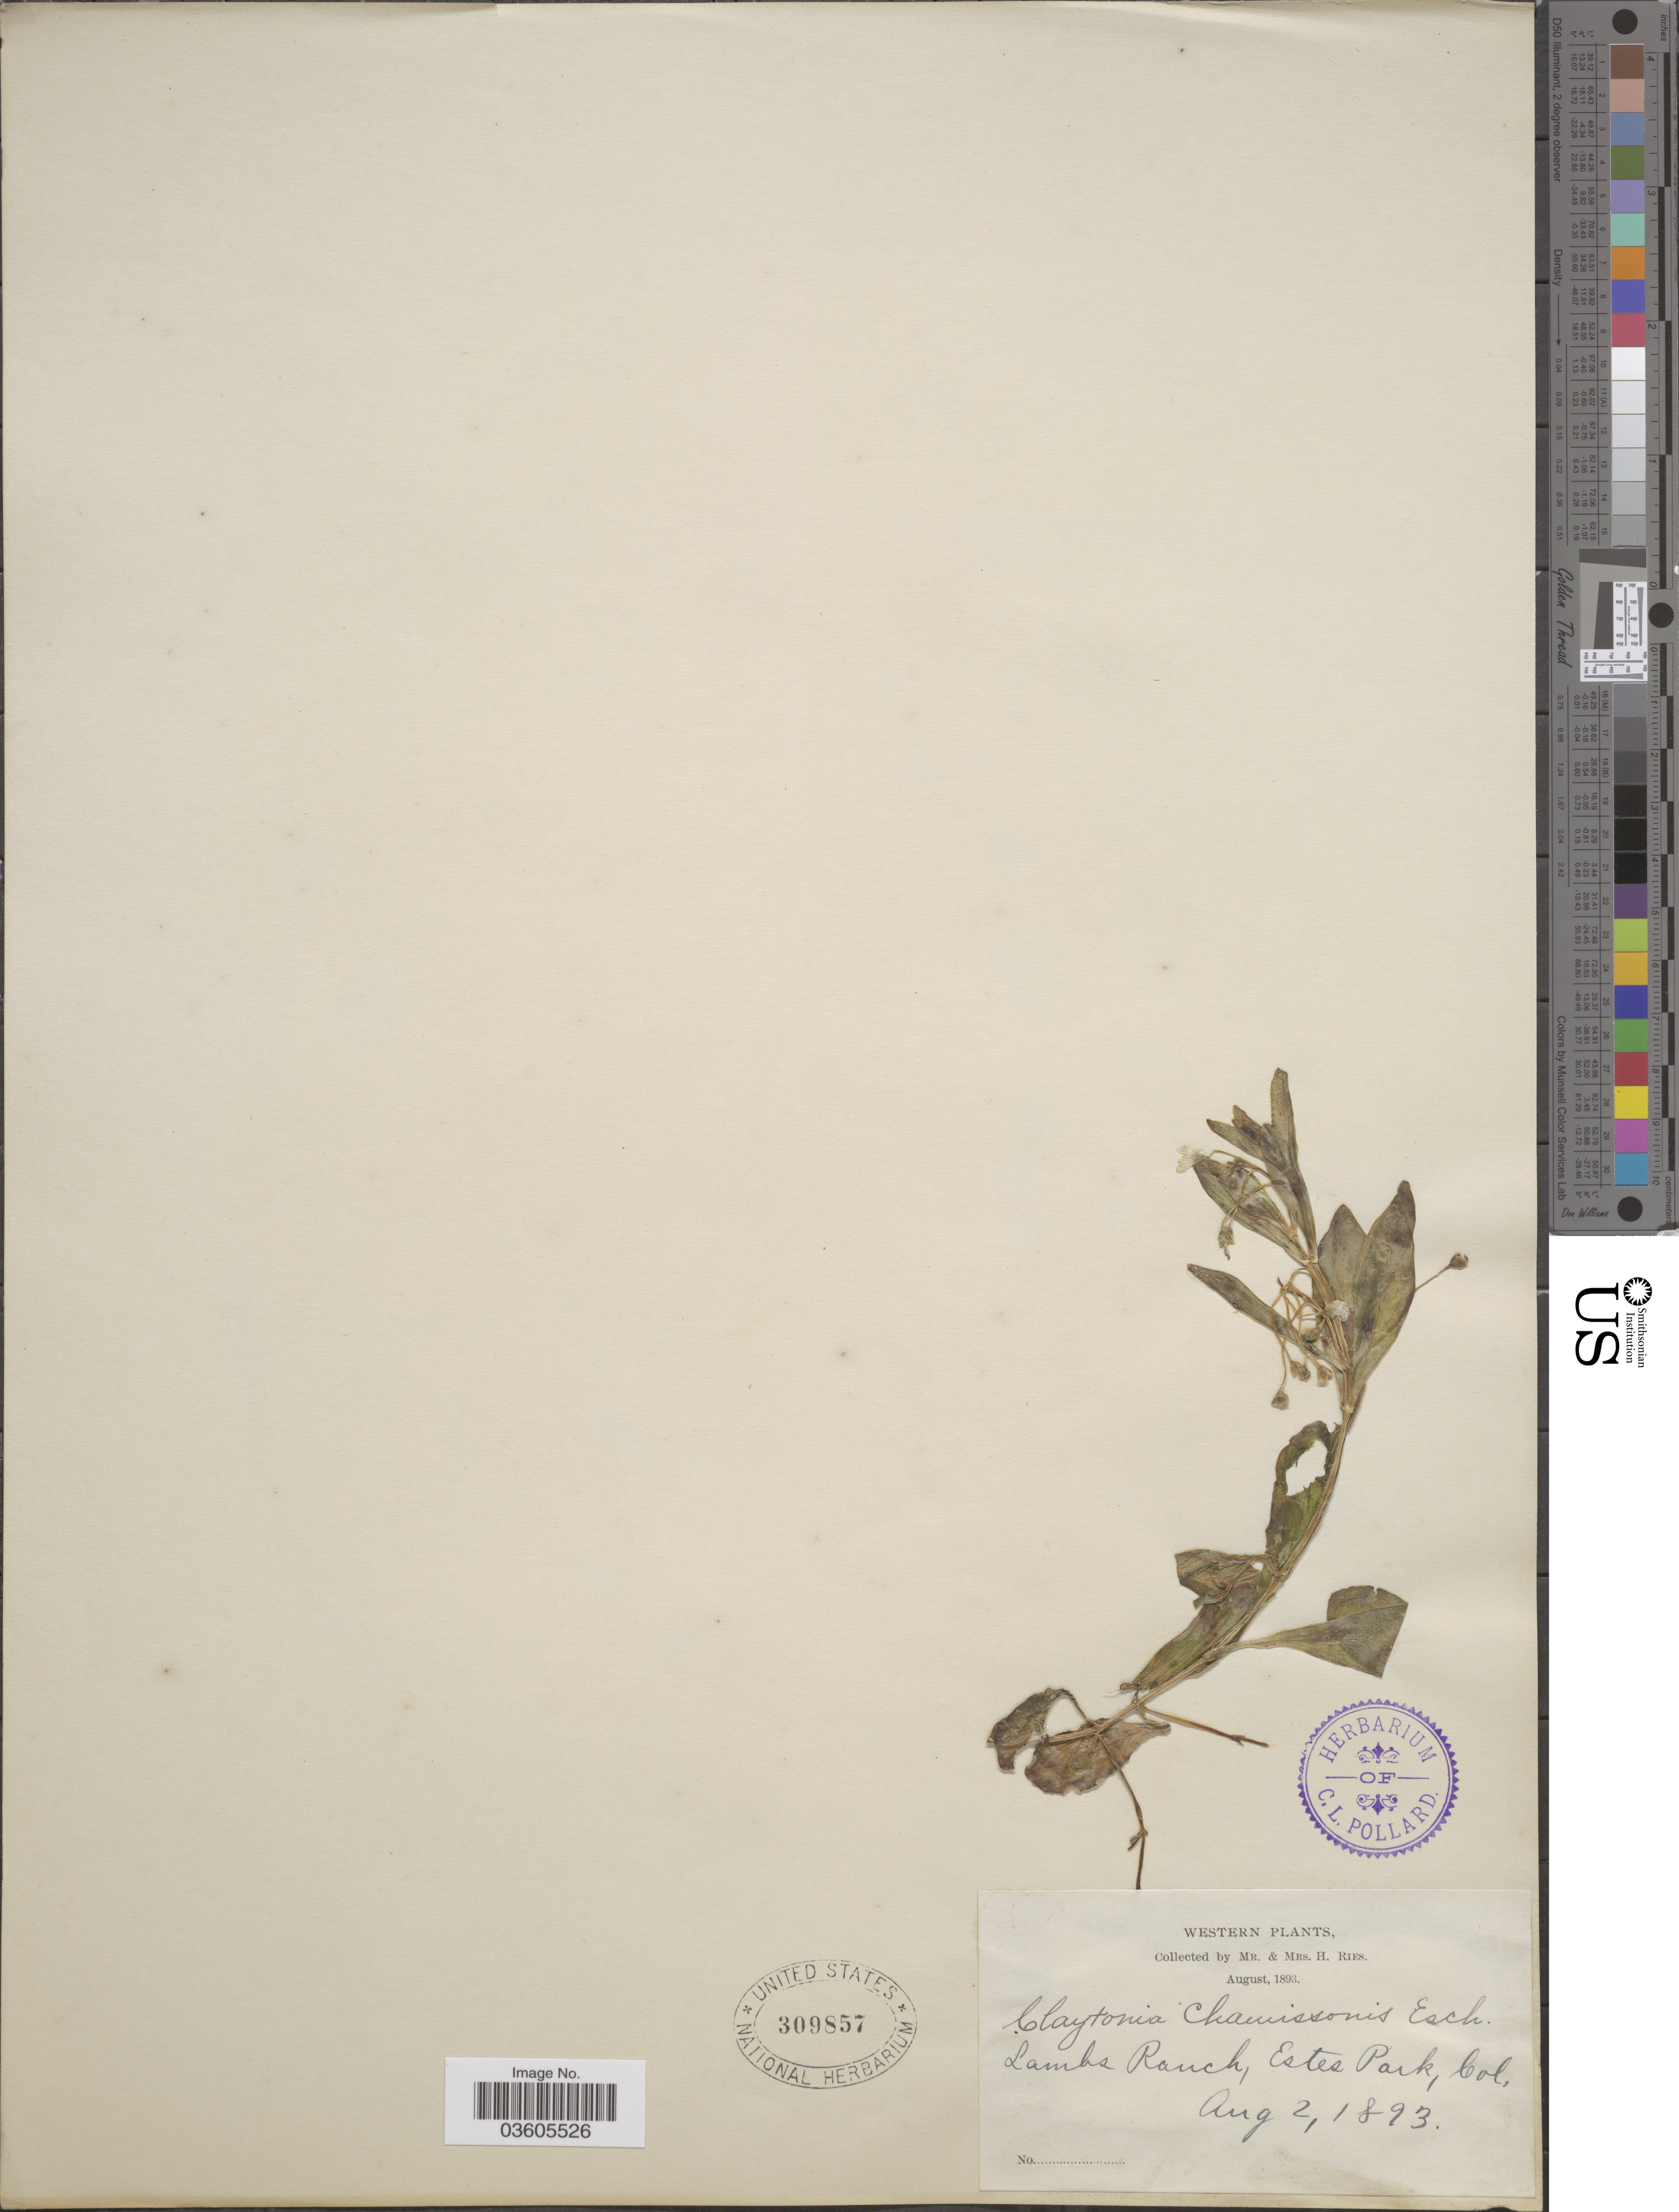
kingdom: Plantae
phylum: Tracheophyta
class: Magnoliopsida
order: Caryophyllales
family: Montiaceae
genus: Montia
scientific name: Montia chamissoi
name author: (Ledeb. ex Spreng.) Greene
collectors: H. Ries & H. Ries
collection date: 1893-08-02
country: United States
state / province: Colorado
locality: Western. Lambs Ranch, Estes Park.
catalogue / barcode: US 309857